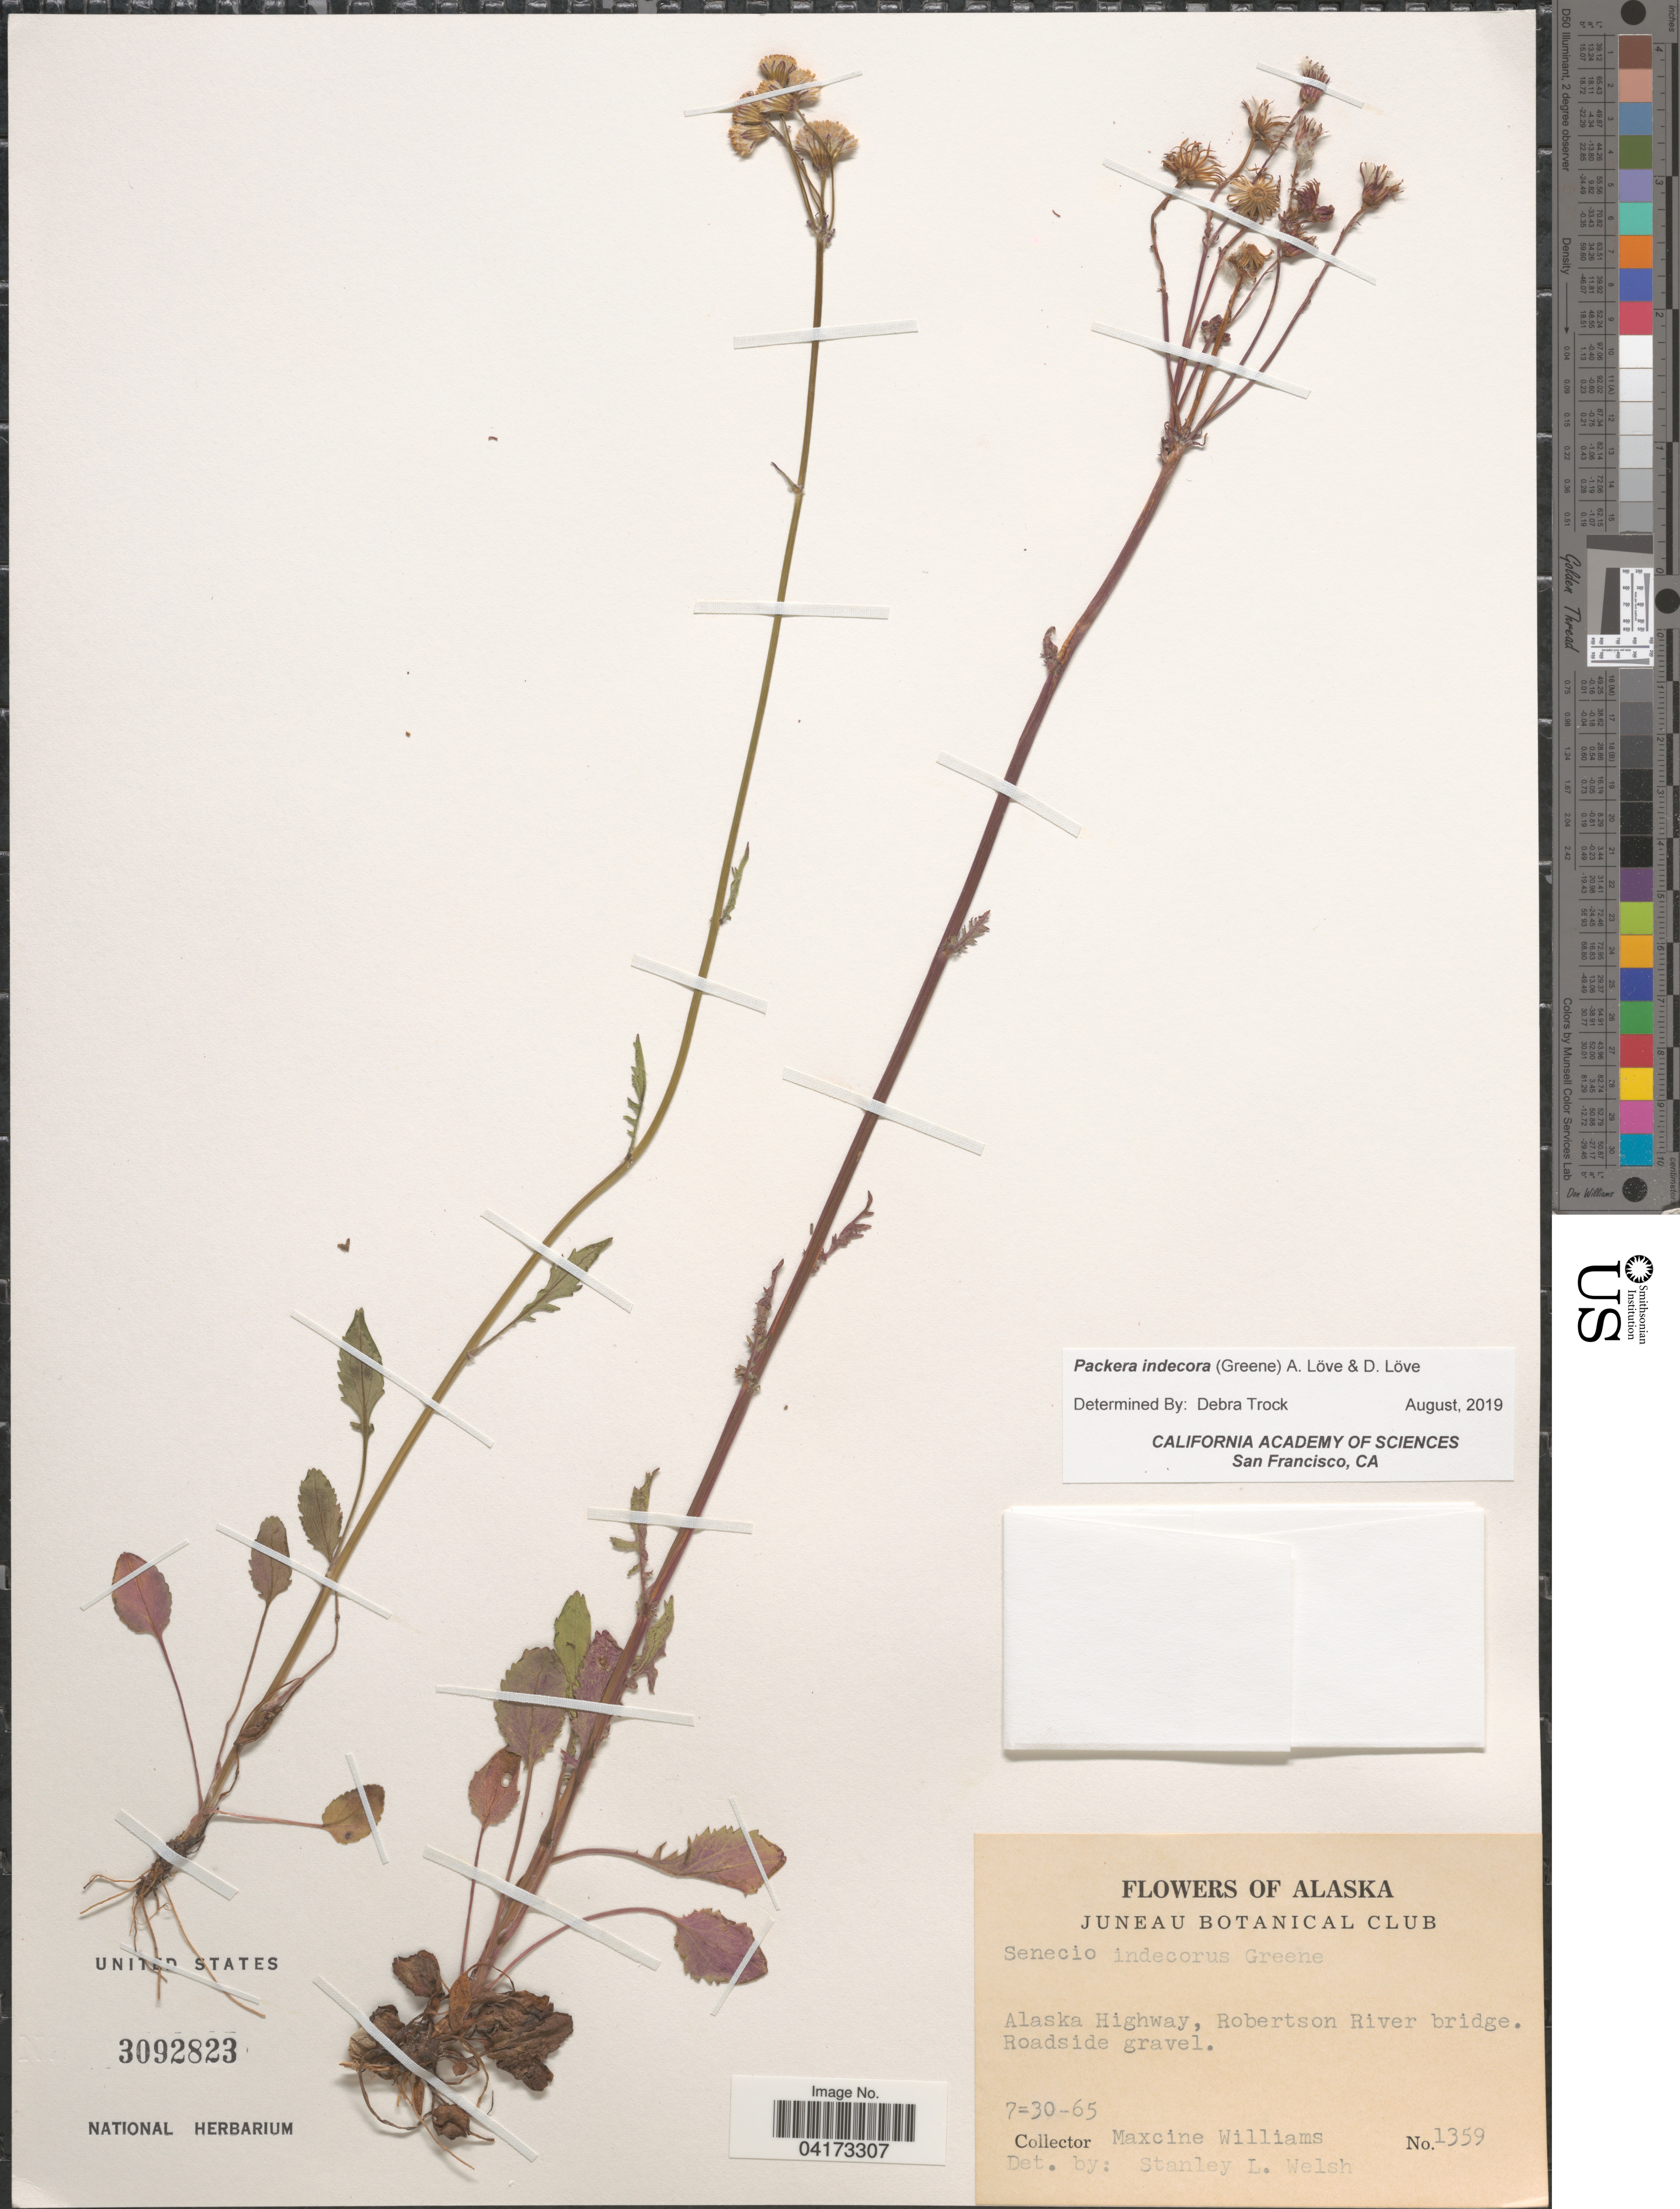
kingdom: Plantae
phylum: Tracheophyta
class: Magnoliopsida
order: Asterales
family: Asteraceae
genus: Packera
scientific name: Packera indecora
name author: (Greene) Á. Löve & D. Löve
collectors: M. Williams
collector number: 1359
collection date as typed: Transcribed d/m/y: 30/7/65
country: United States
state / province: Alaska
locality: Alaska Highway, Robertson River bridge.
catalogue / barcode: US 3092823